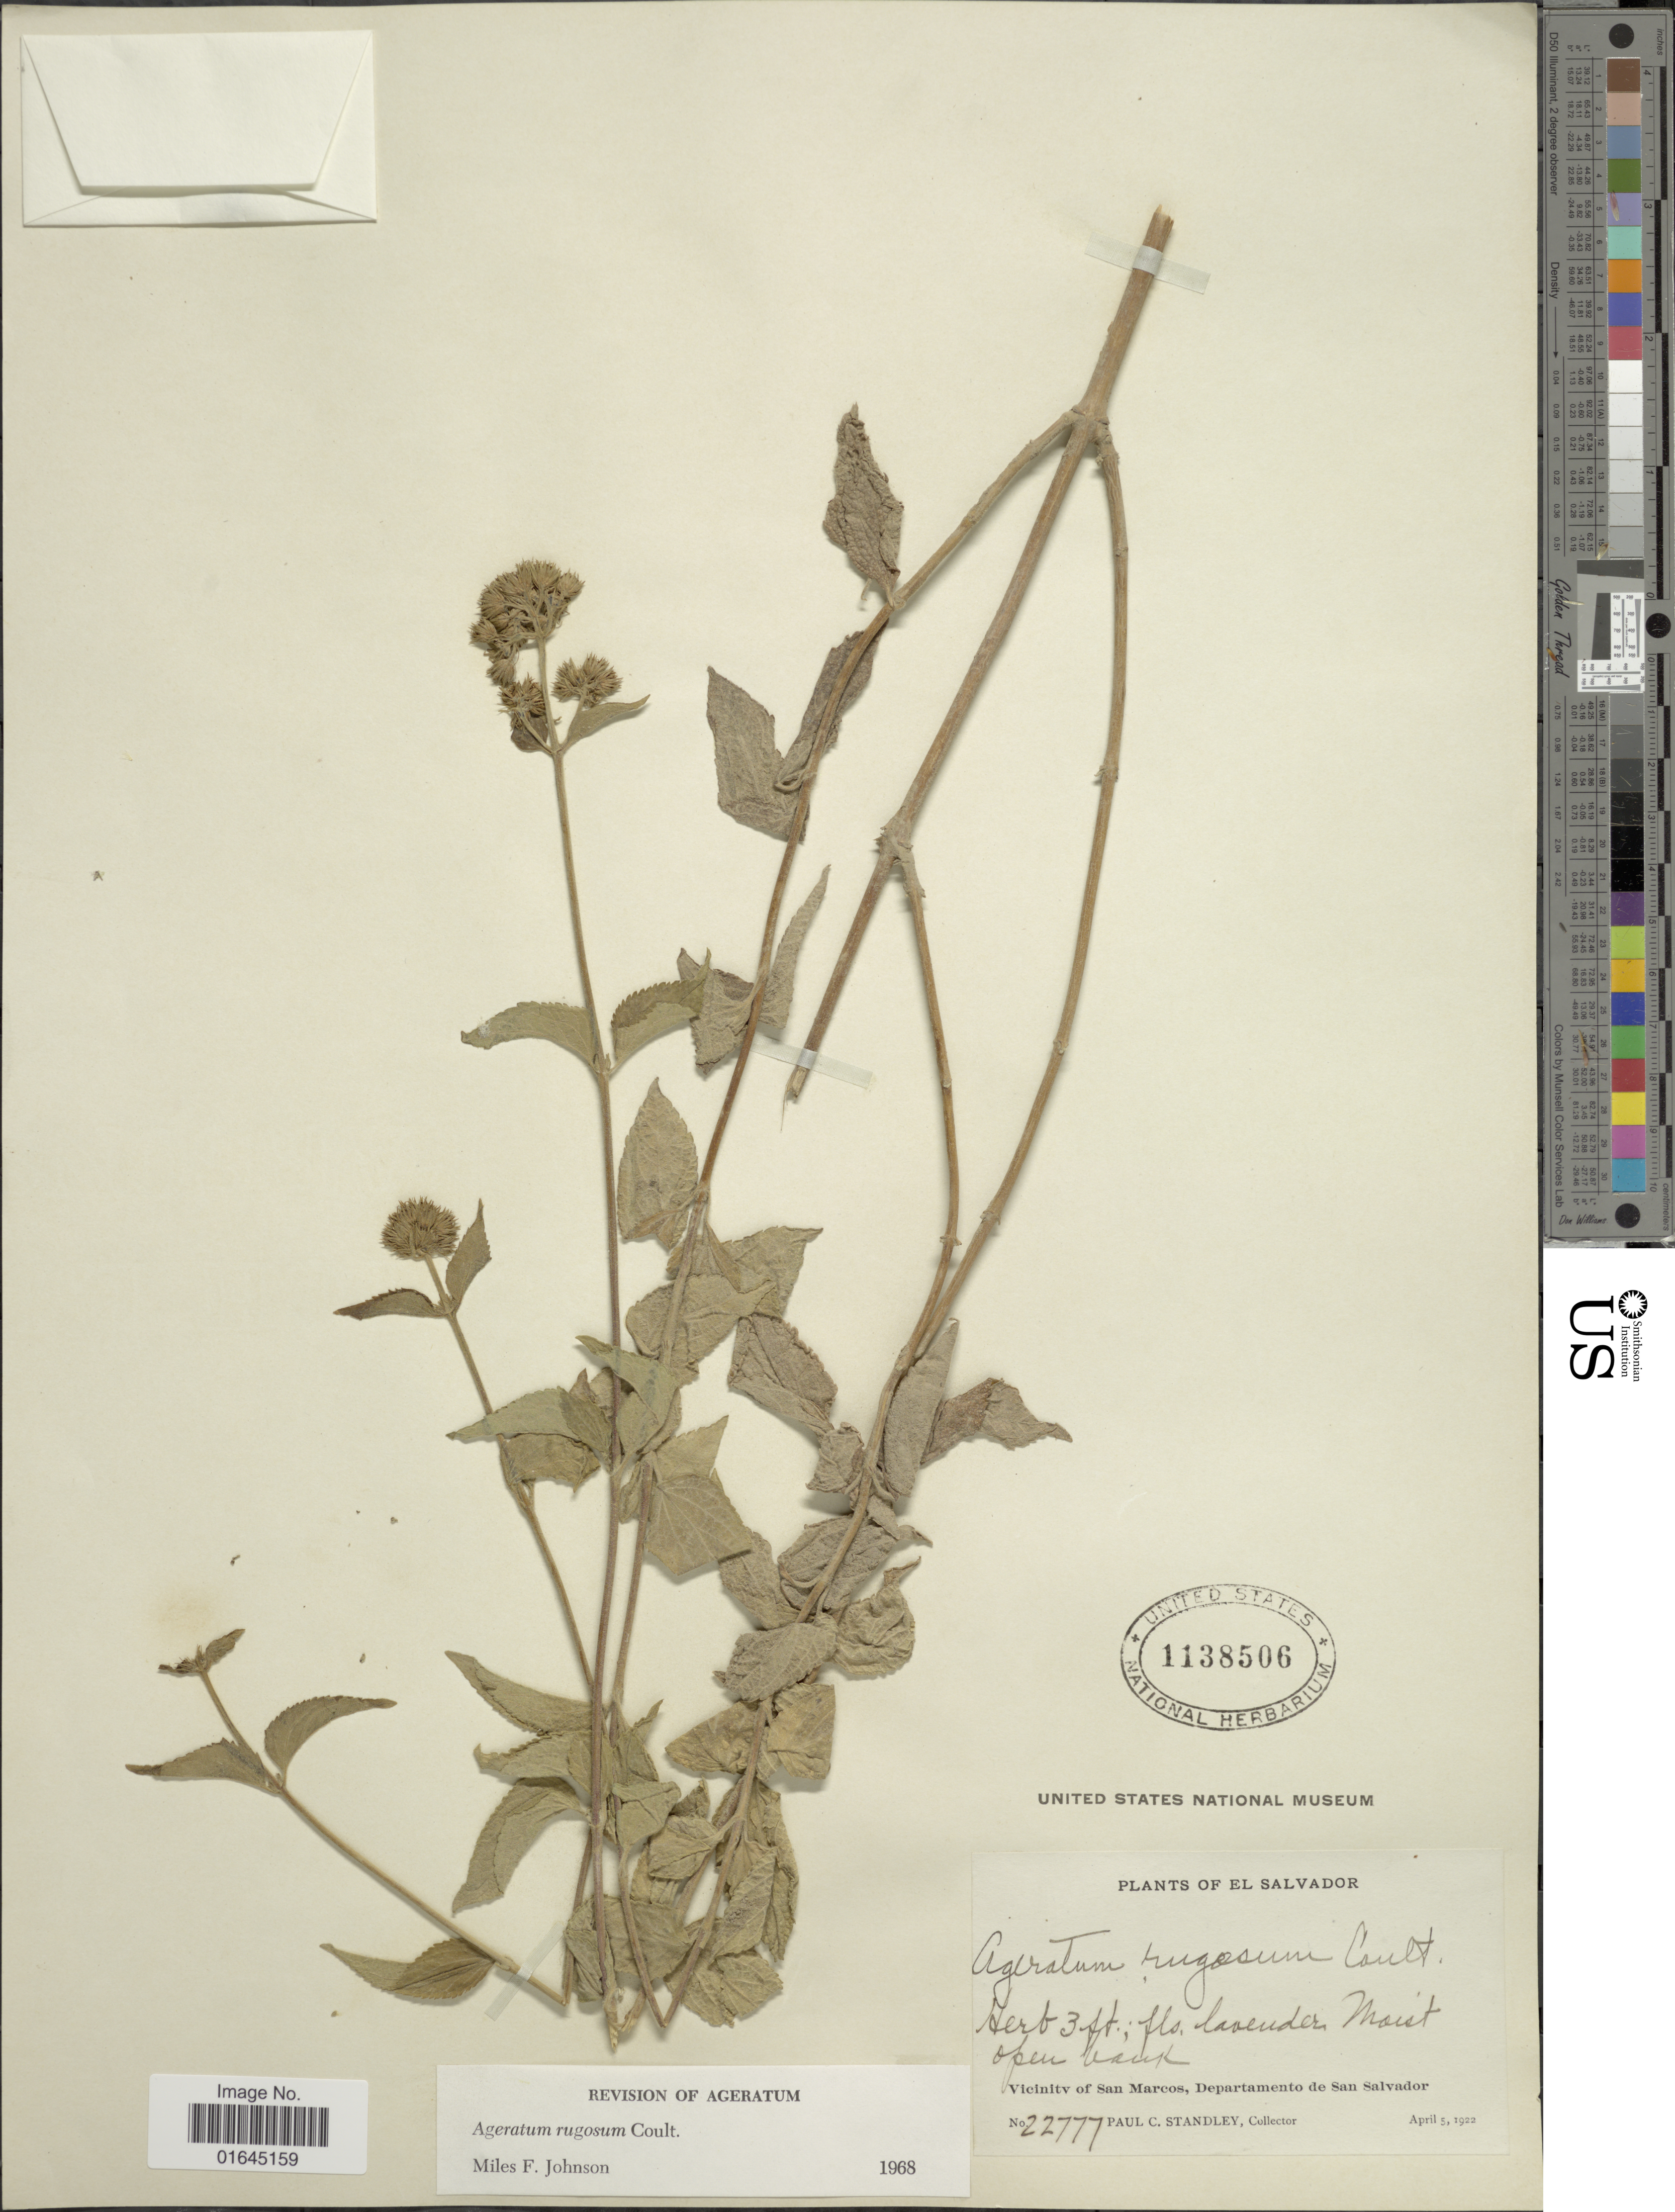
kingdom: Plantae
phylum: Tracheophyta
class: Magnoliopsida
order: Asterales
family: Asteraceae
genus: Ageratum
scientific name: Ageratum rugosum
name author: J.M. Coult.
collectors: P. C. Standley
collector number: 22777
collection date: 1922-04-05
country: El Salvador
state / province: San Salvador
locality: El Salvador, vicinity of San Marcos, Departamento de San Salvador.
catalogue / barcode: US 1138506